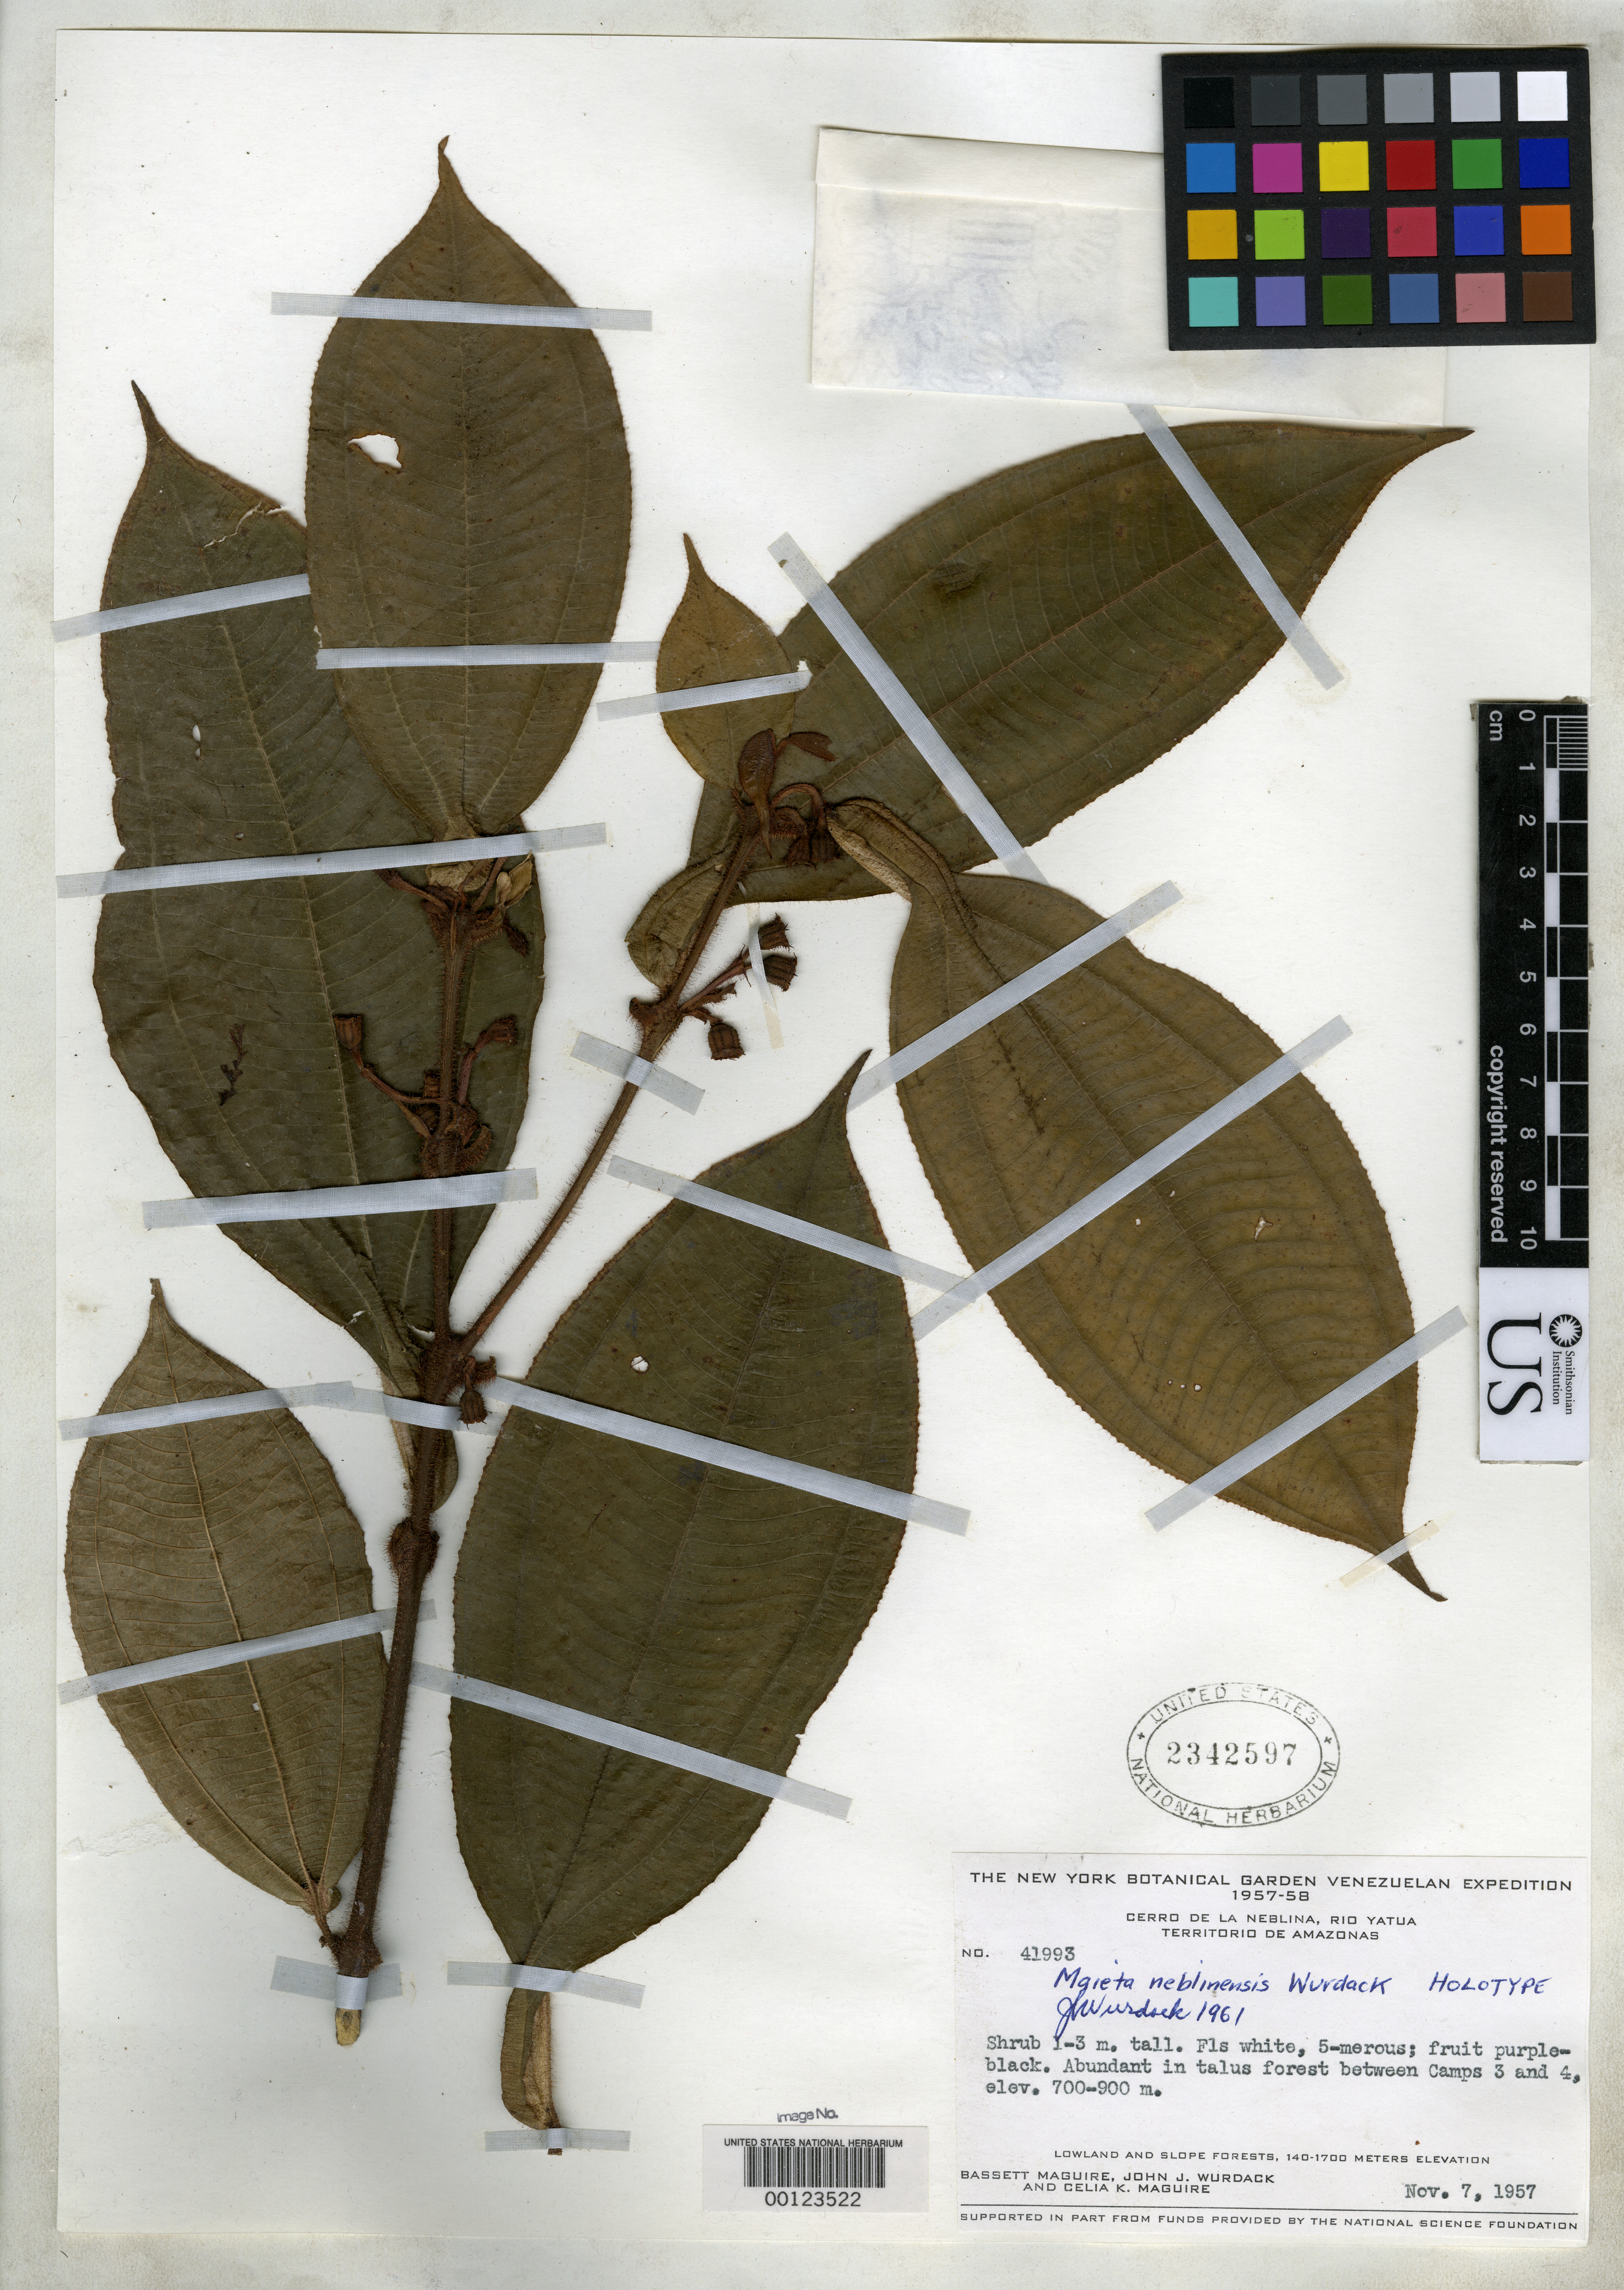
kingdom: Plantae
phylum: Tracheophyta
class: Magnoliopsida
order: Myrtales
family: Melastomataceae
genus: Maieta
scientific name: Maieta neblinensis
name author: Wurdack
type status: Holotype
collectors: B. Maguire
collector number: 41993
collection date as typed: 07 Nov 1957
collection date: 1957-11-07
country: Venezuela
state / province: Amazonas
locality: Cerro Neblina.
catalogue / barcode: US 2342597